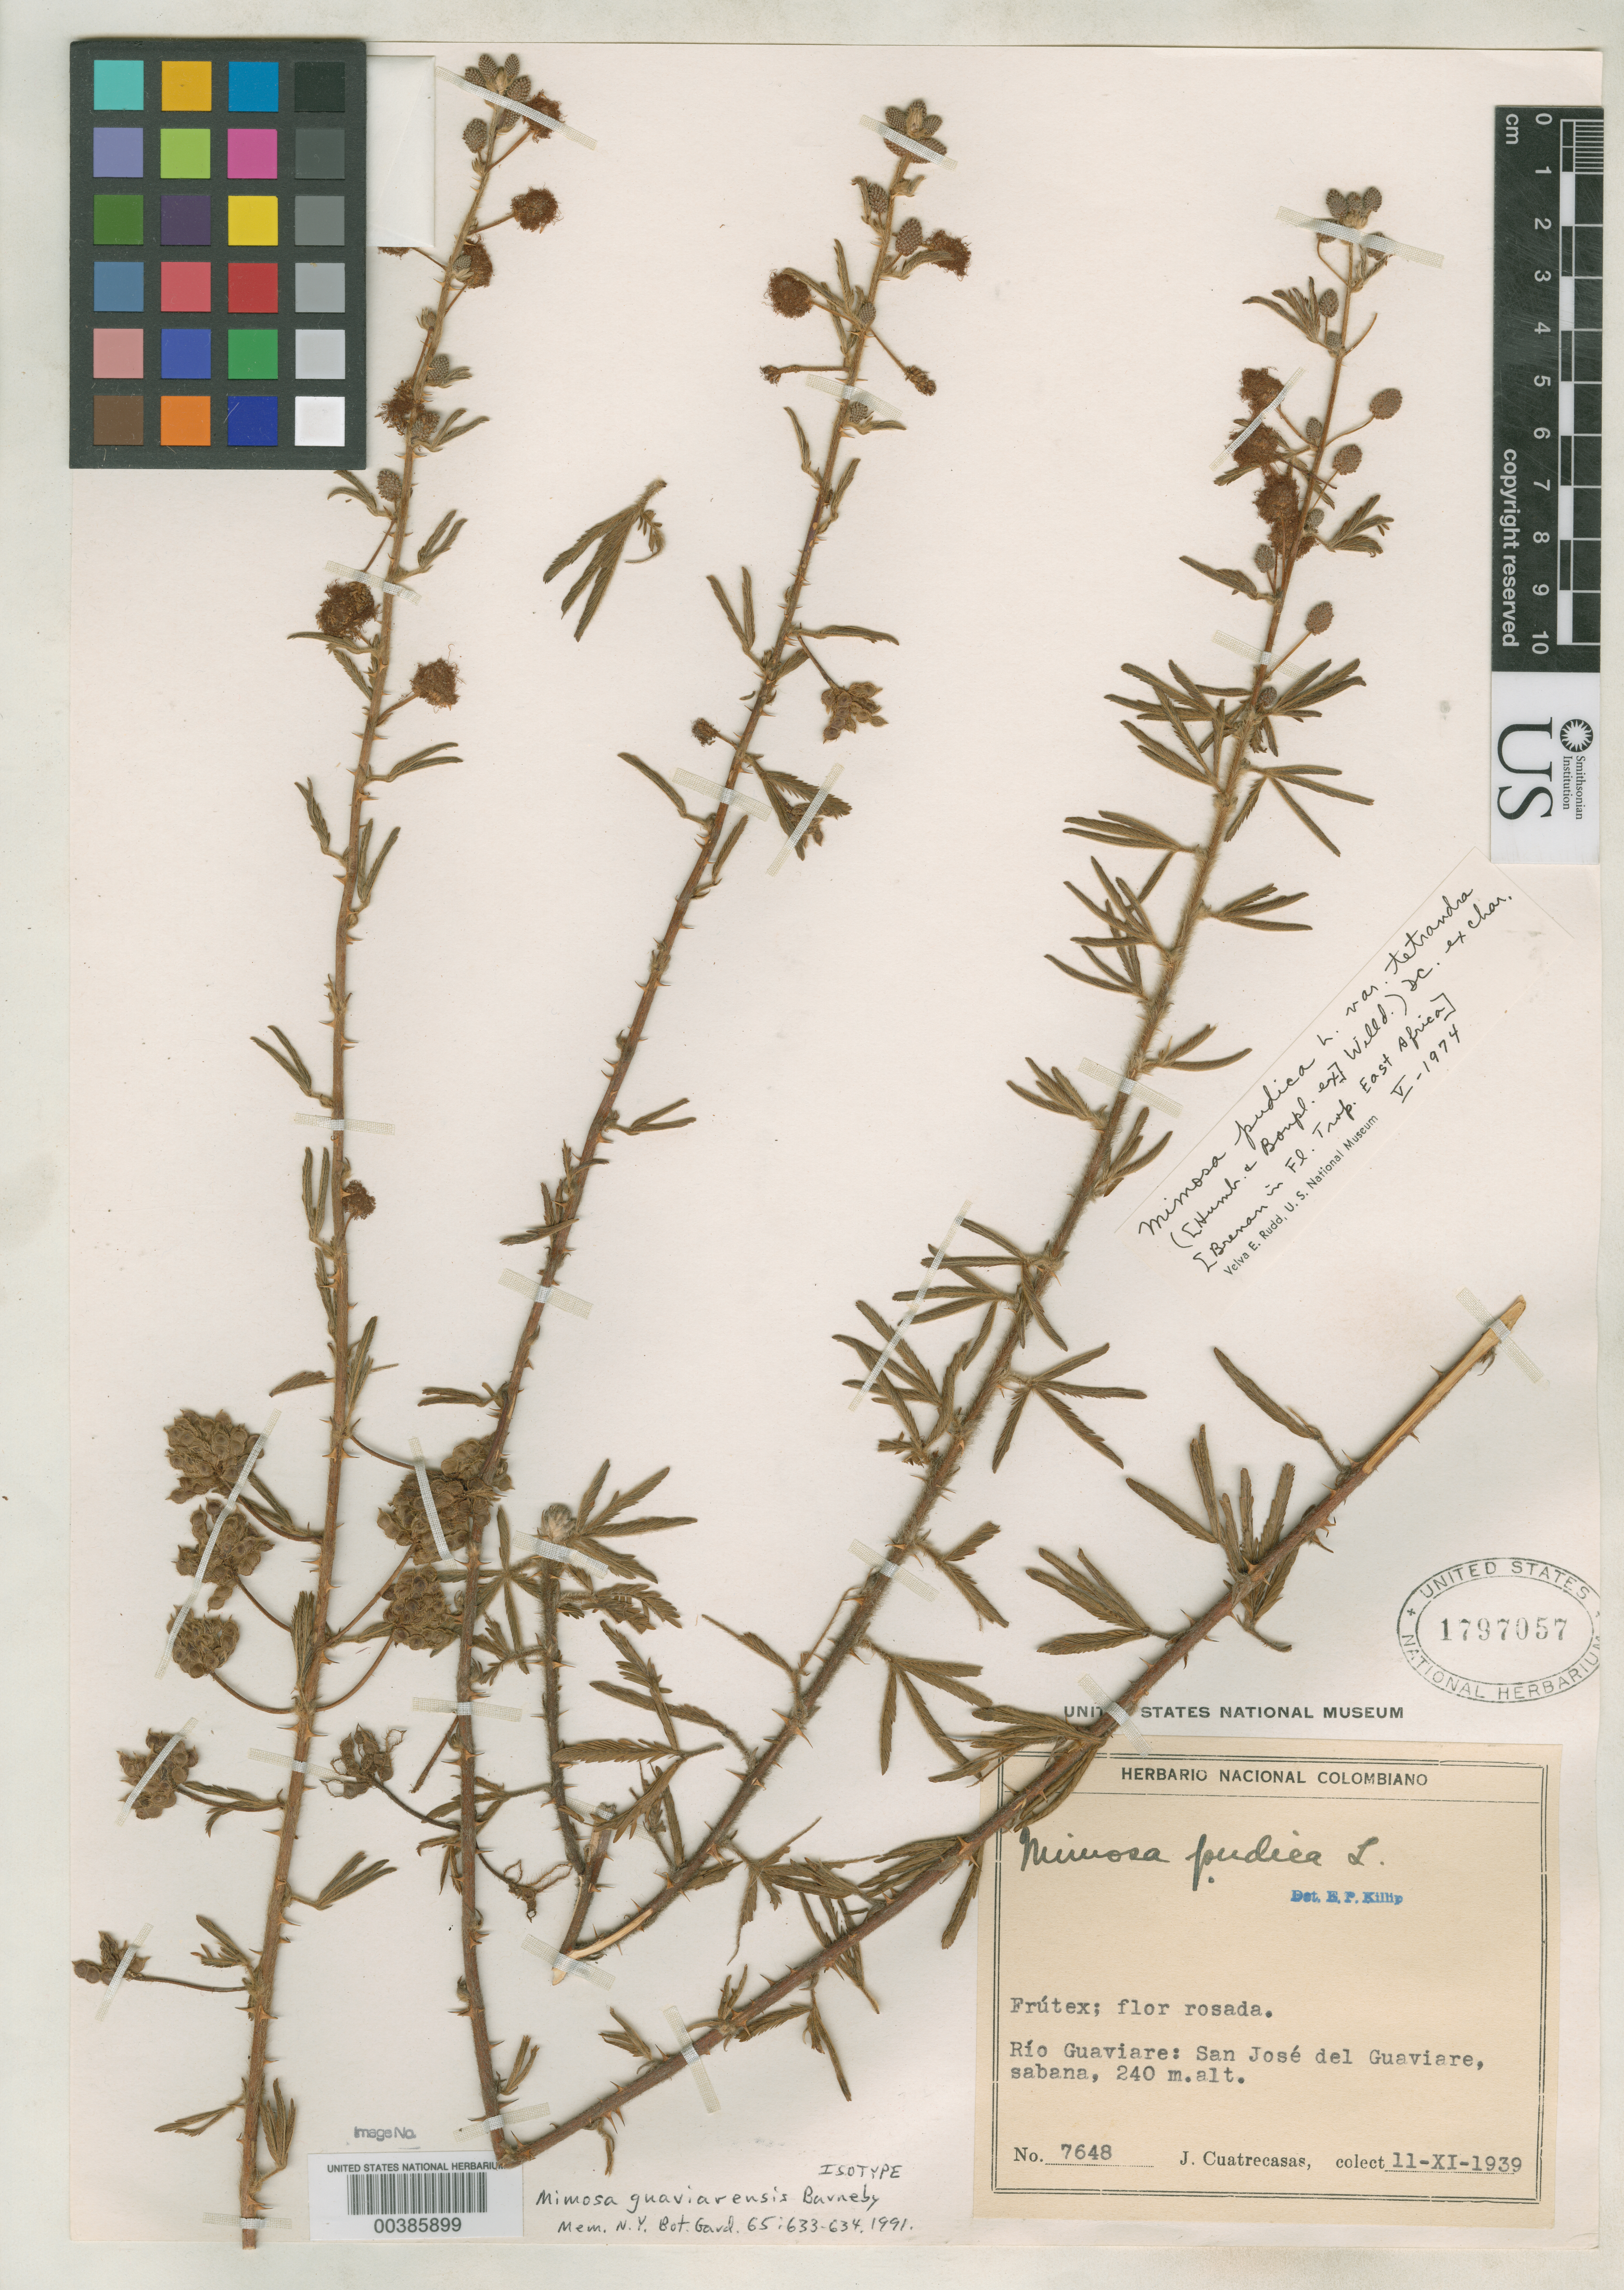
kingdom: Plantae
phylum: Tracheophyta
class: Magnoliopsida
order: Fabales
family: Fabaceae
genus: Mimosa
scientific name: Mimosa guaviarensis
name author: Barneby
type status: Isotype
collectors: J. Cuatrecasas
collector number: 7648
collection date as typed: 11 Nov 1939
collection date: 1939-11-11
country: Colombia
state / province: Guaviare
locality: Rio Guaviare, San Jose del Guaviare.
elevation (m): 240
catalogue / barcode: US 1797057